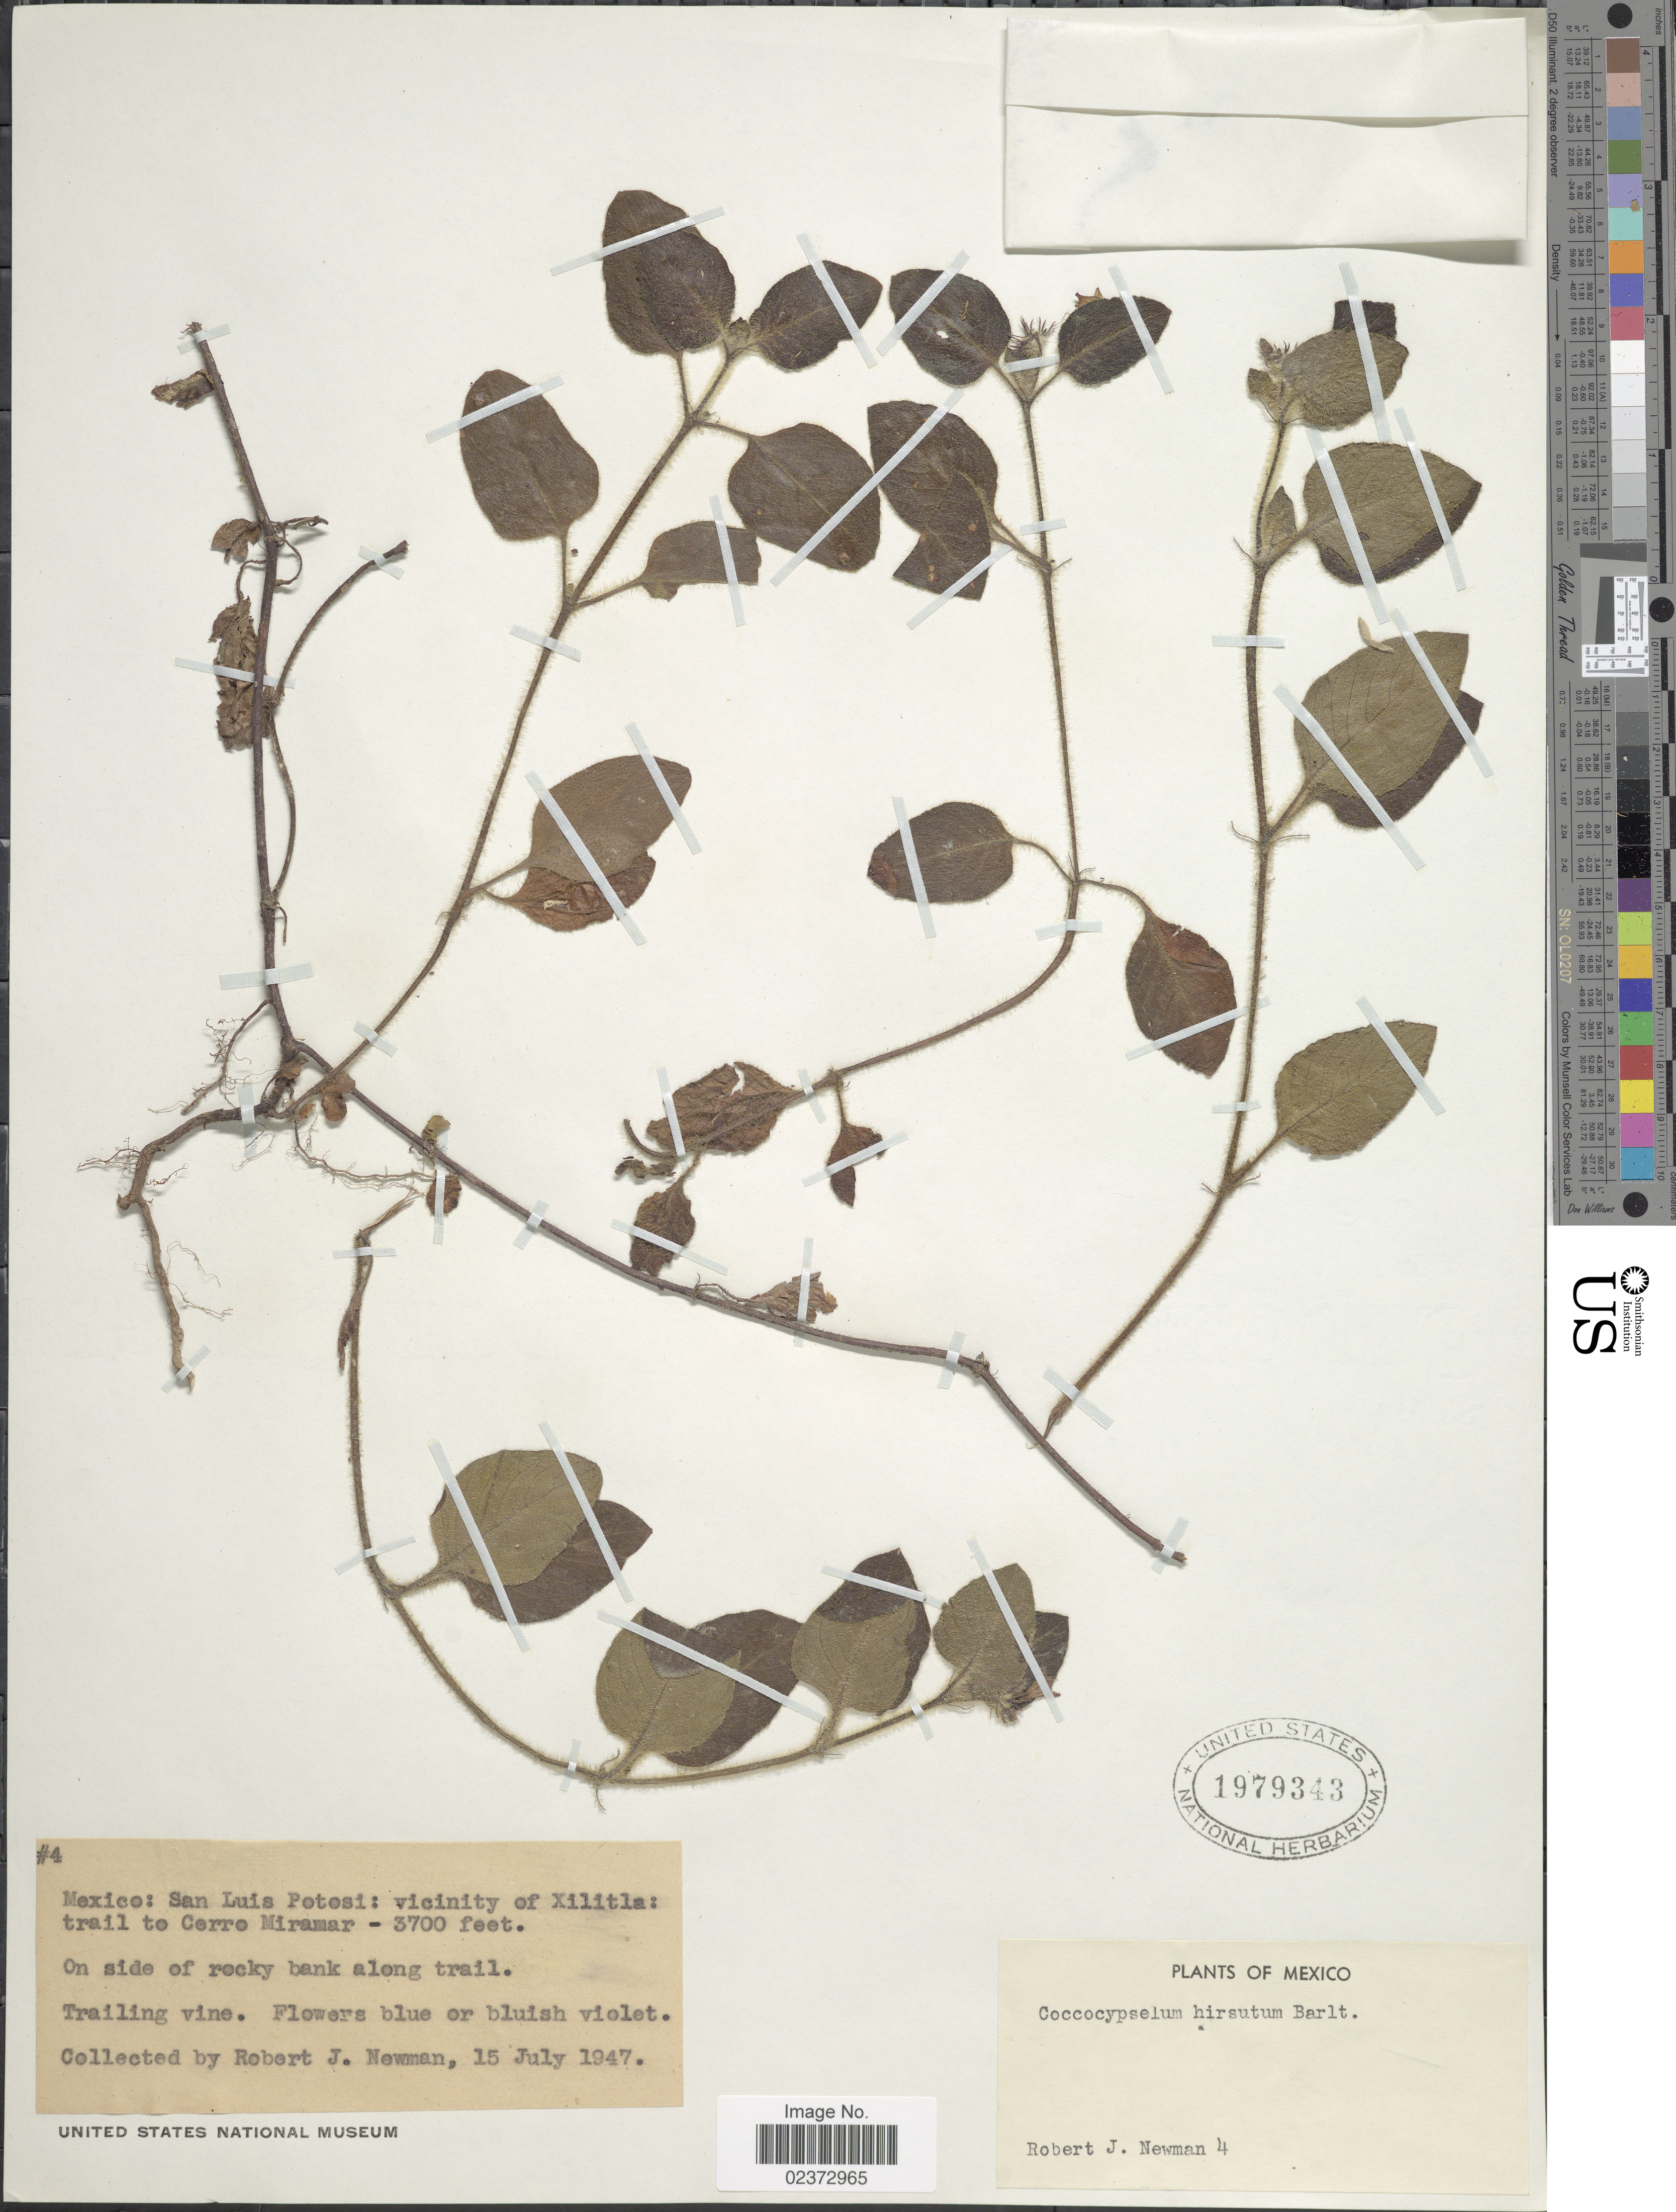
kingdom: Plantae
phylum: Tracheophyta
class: Magnoliopsida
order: Gentianales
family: Rubiaceae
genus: Coccocypselum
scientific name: Coccocypselum hispidulum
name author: (Standl.) Standl.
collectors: R. J. Newman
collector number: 4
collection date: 1947-07-15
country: Mexico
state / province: San Luis Potosí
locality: San Luis Potosi: vicinity of Xilitla, trail to Cerro Miramar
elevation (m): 1128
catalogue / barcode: US 1979343